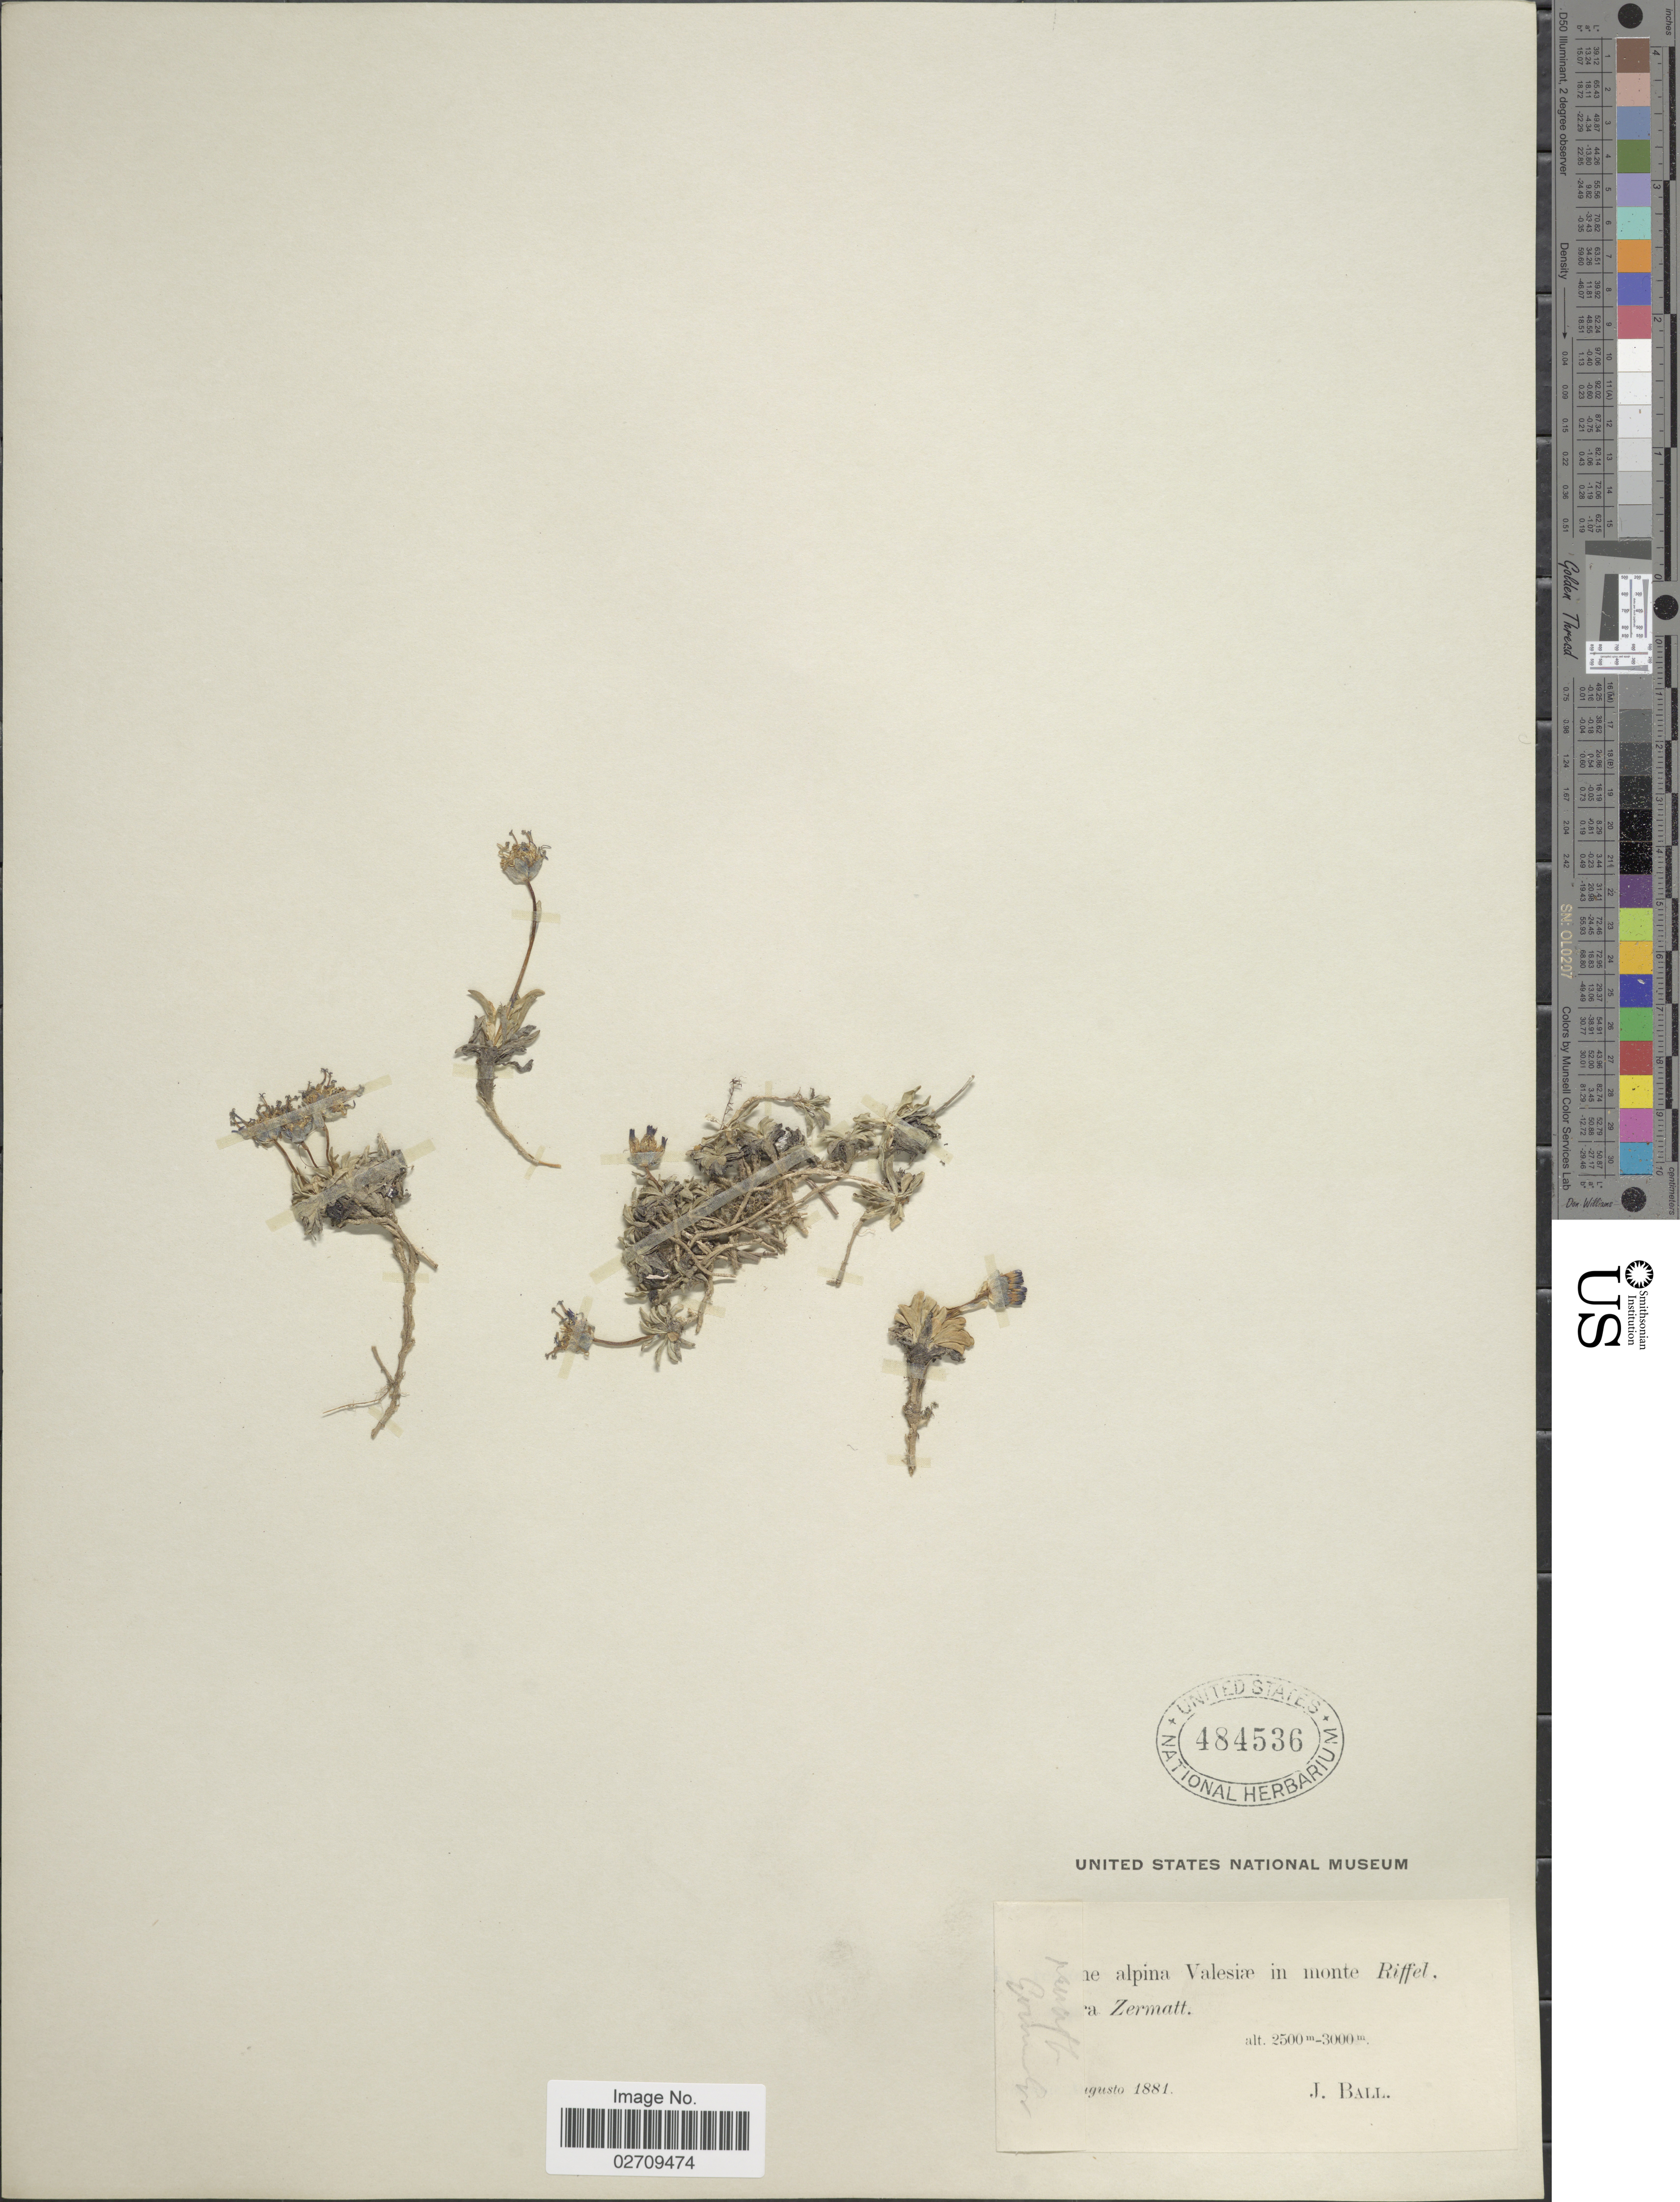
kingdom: Plantae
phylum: Tracheophyta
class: Magnoliopsida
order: Asterales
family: Campanulaceae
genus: Phyteuma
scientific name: Phyteuma sp.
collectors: J. Ball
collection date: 1881-08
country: Switzerland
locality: Alpina Valesiae in monte Riffel, Zermatt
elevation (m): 2500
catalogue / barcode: US 484536